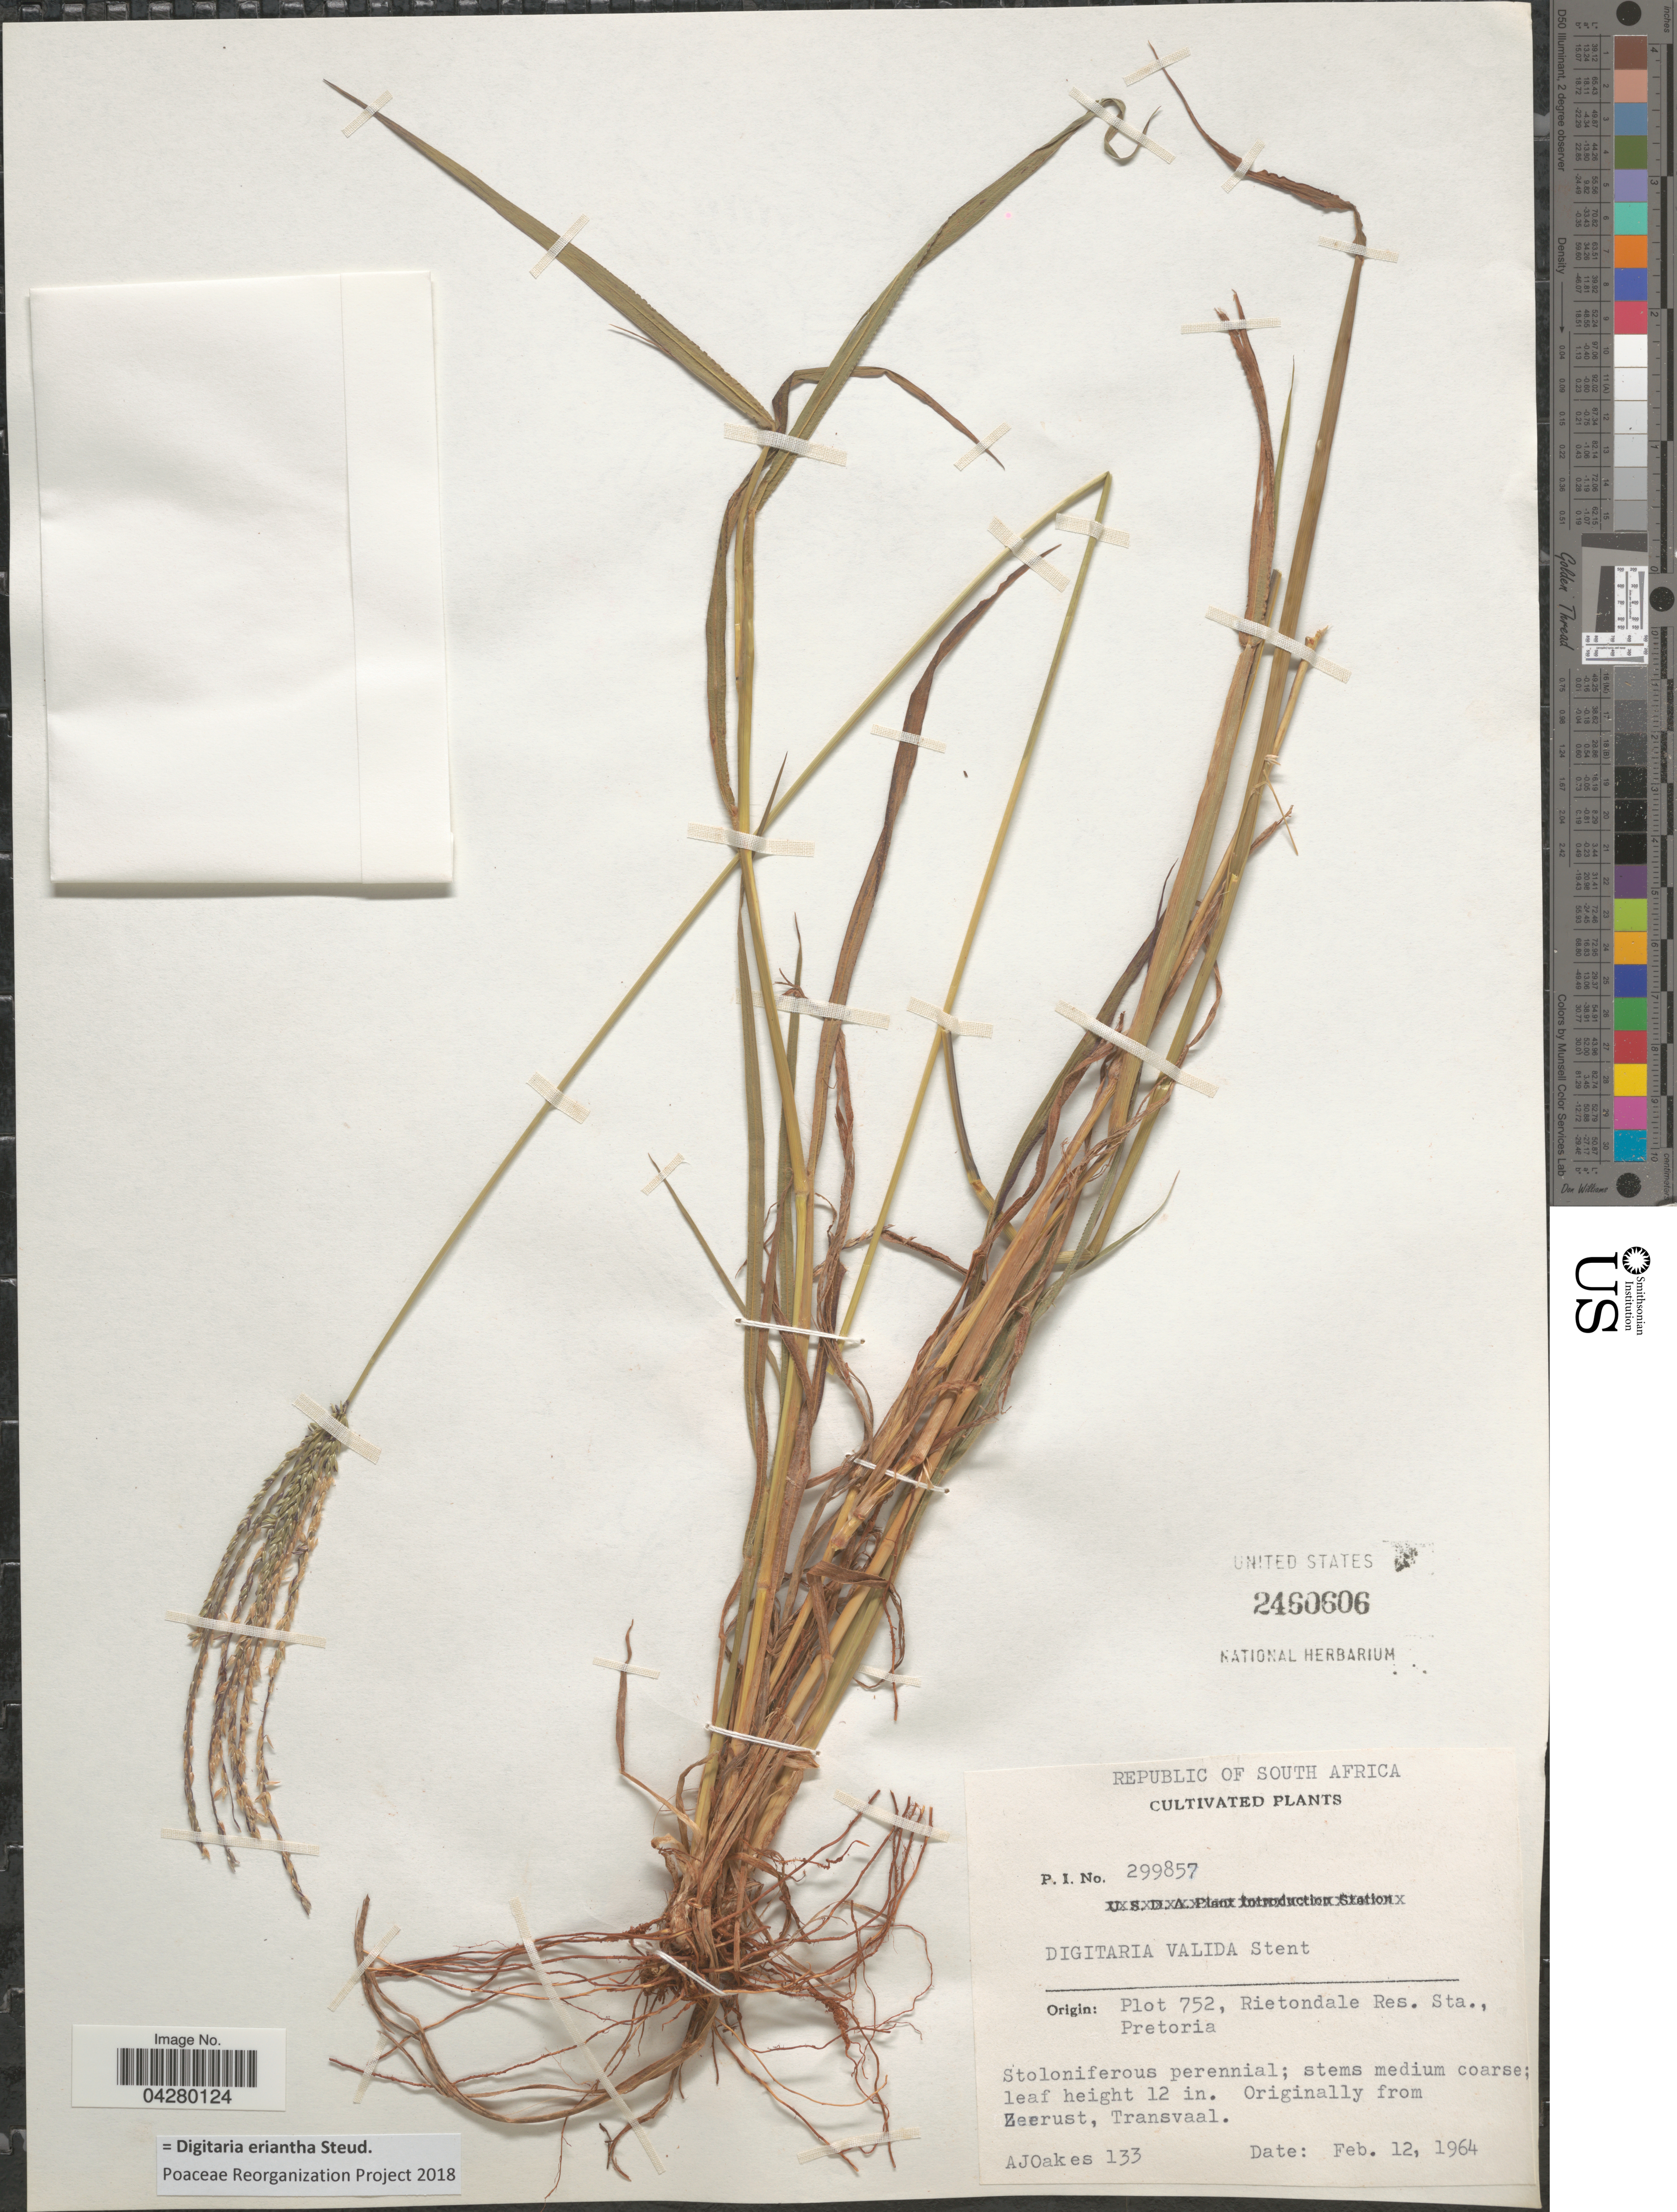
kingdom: Plantae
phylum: Tracheophyta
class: Liliopsida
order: Poales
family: Poaceae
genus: Digitaria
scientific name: Digitaria eriantha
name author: Steud.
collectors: A. Oakes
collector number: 133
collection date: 1964-02-12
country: South Africa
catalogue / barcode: US 2460606